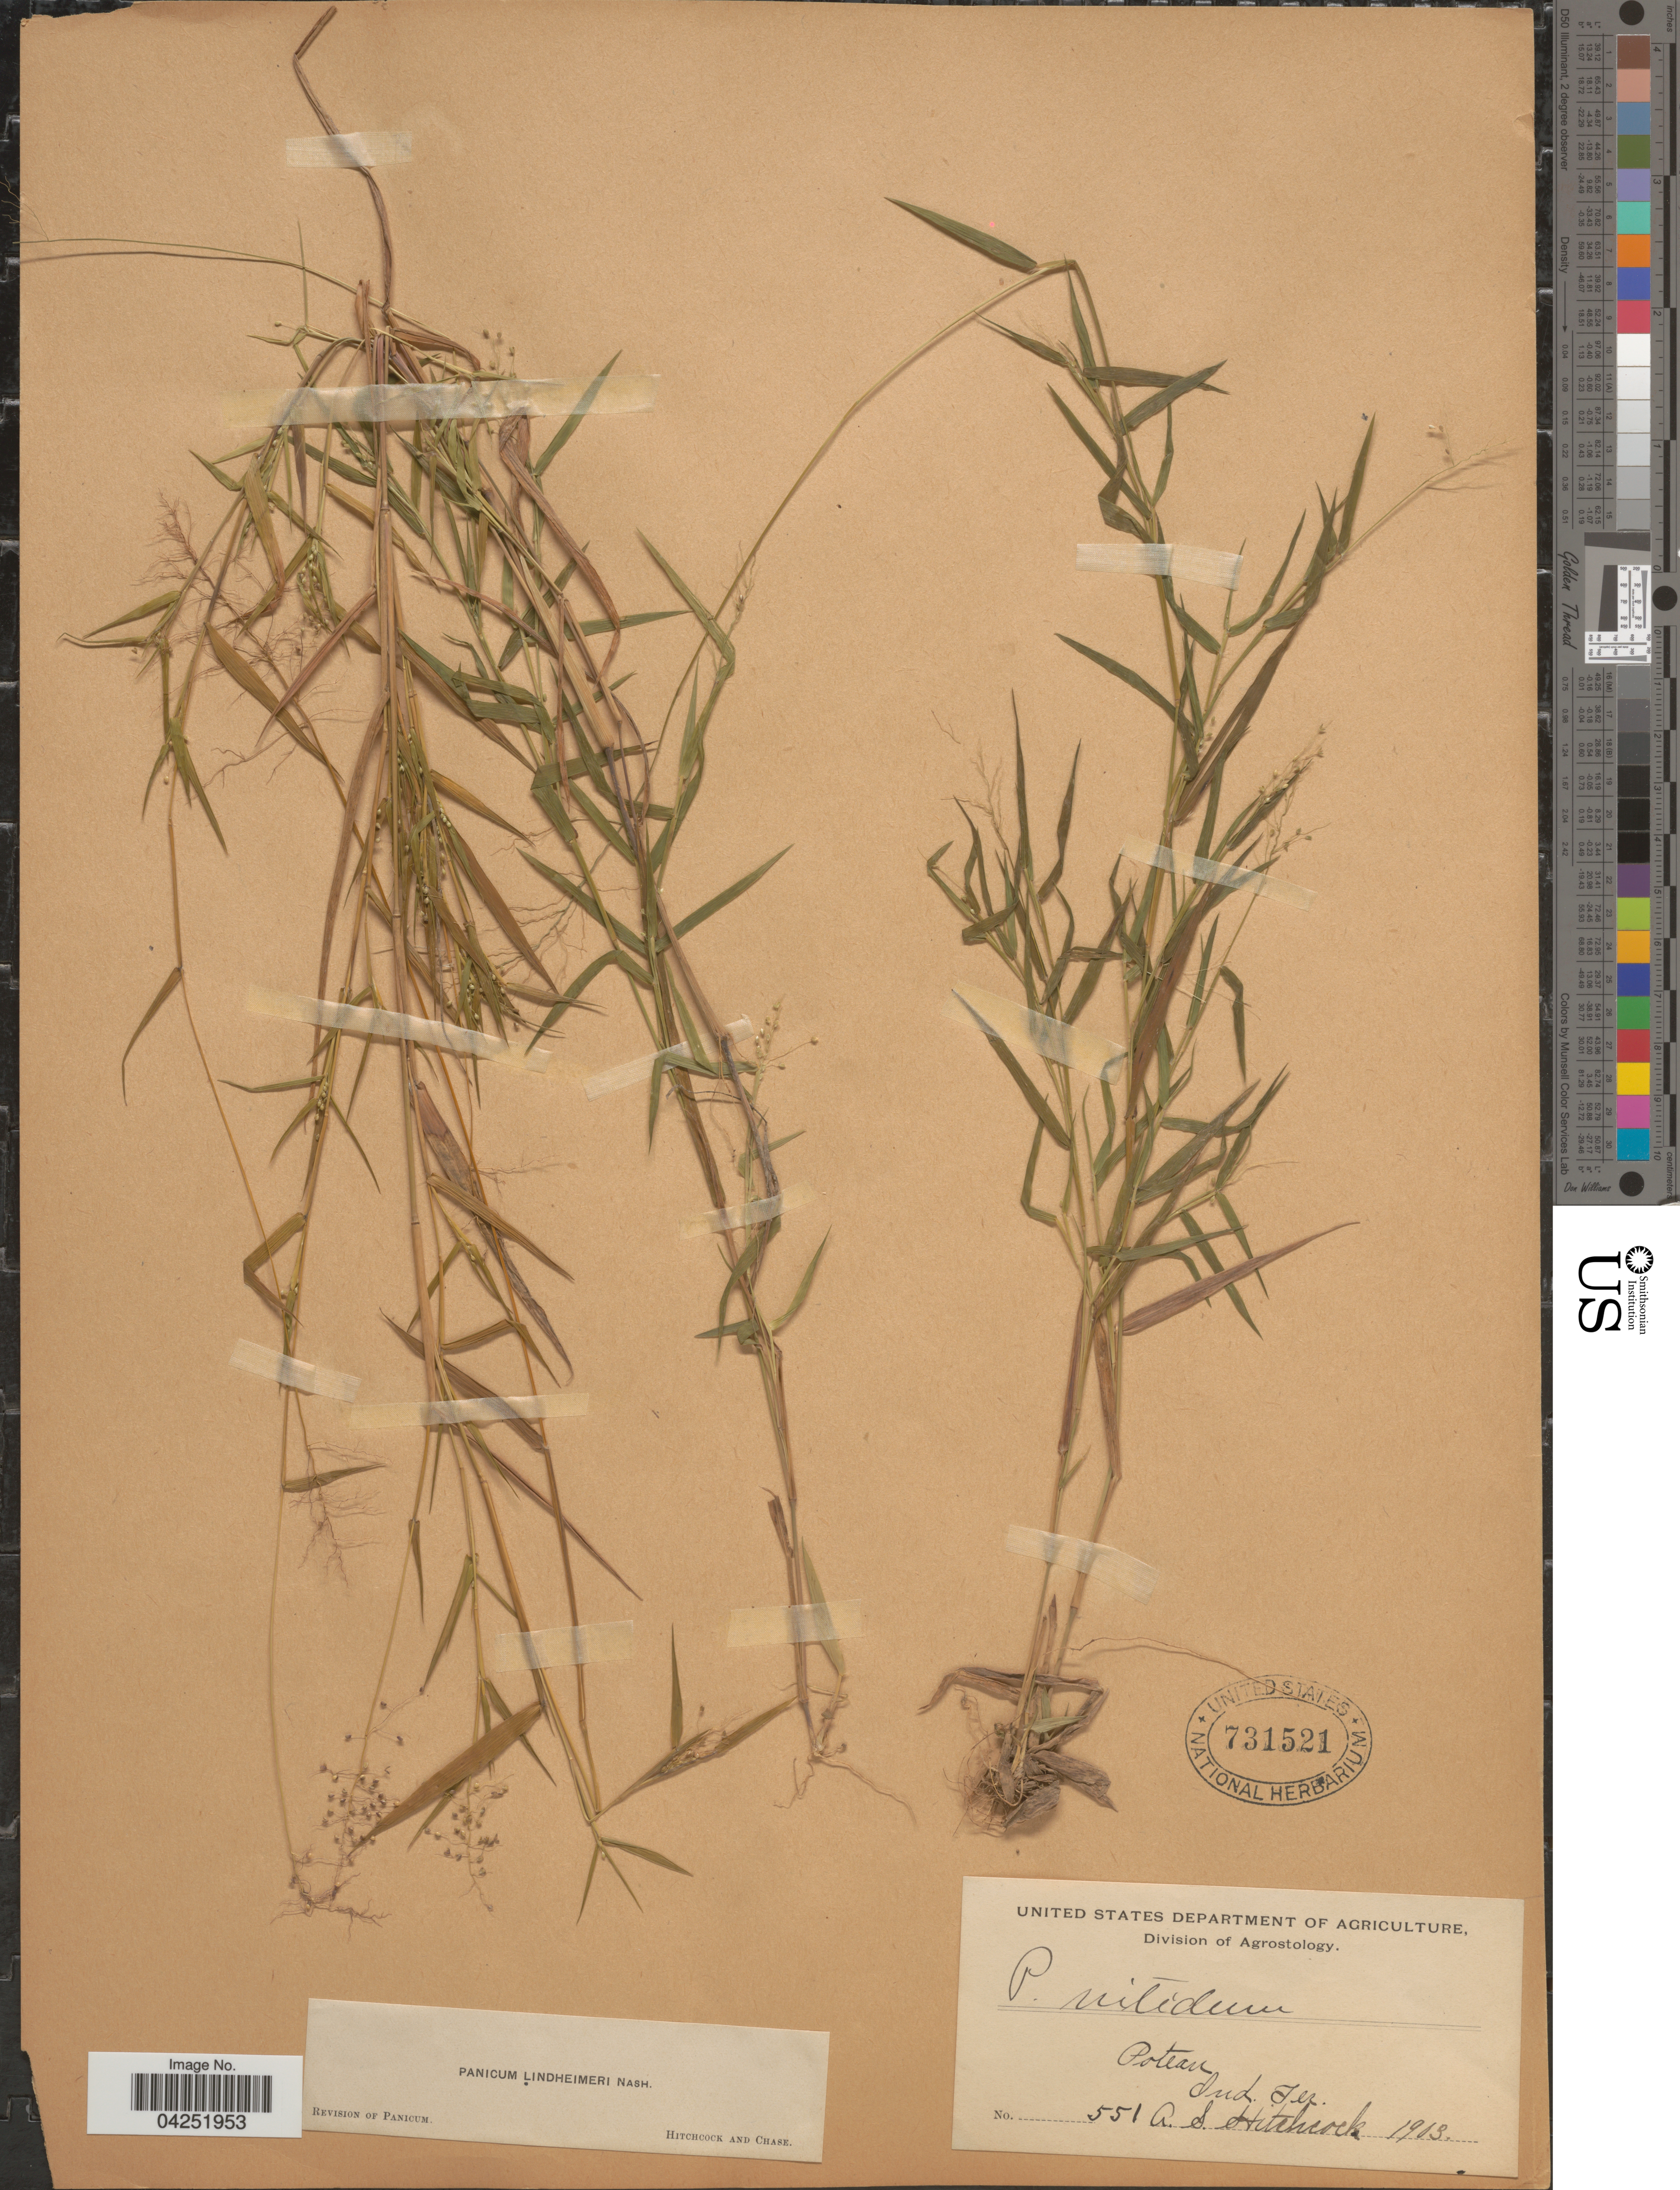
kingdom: Plantae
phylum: Tracheophyta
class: Liliopsida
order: Poales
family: Poaceae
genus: Dichanthelium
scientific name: Dichanthelium acuminatum var. lindheimeri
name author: (Nash) Gould & C.A. Clark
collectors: A. S. Hitchcock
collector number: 551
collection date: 1903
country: United States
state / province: Oklahoma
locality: Poteau, Ind. Ter.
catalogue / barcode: US 731521